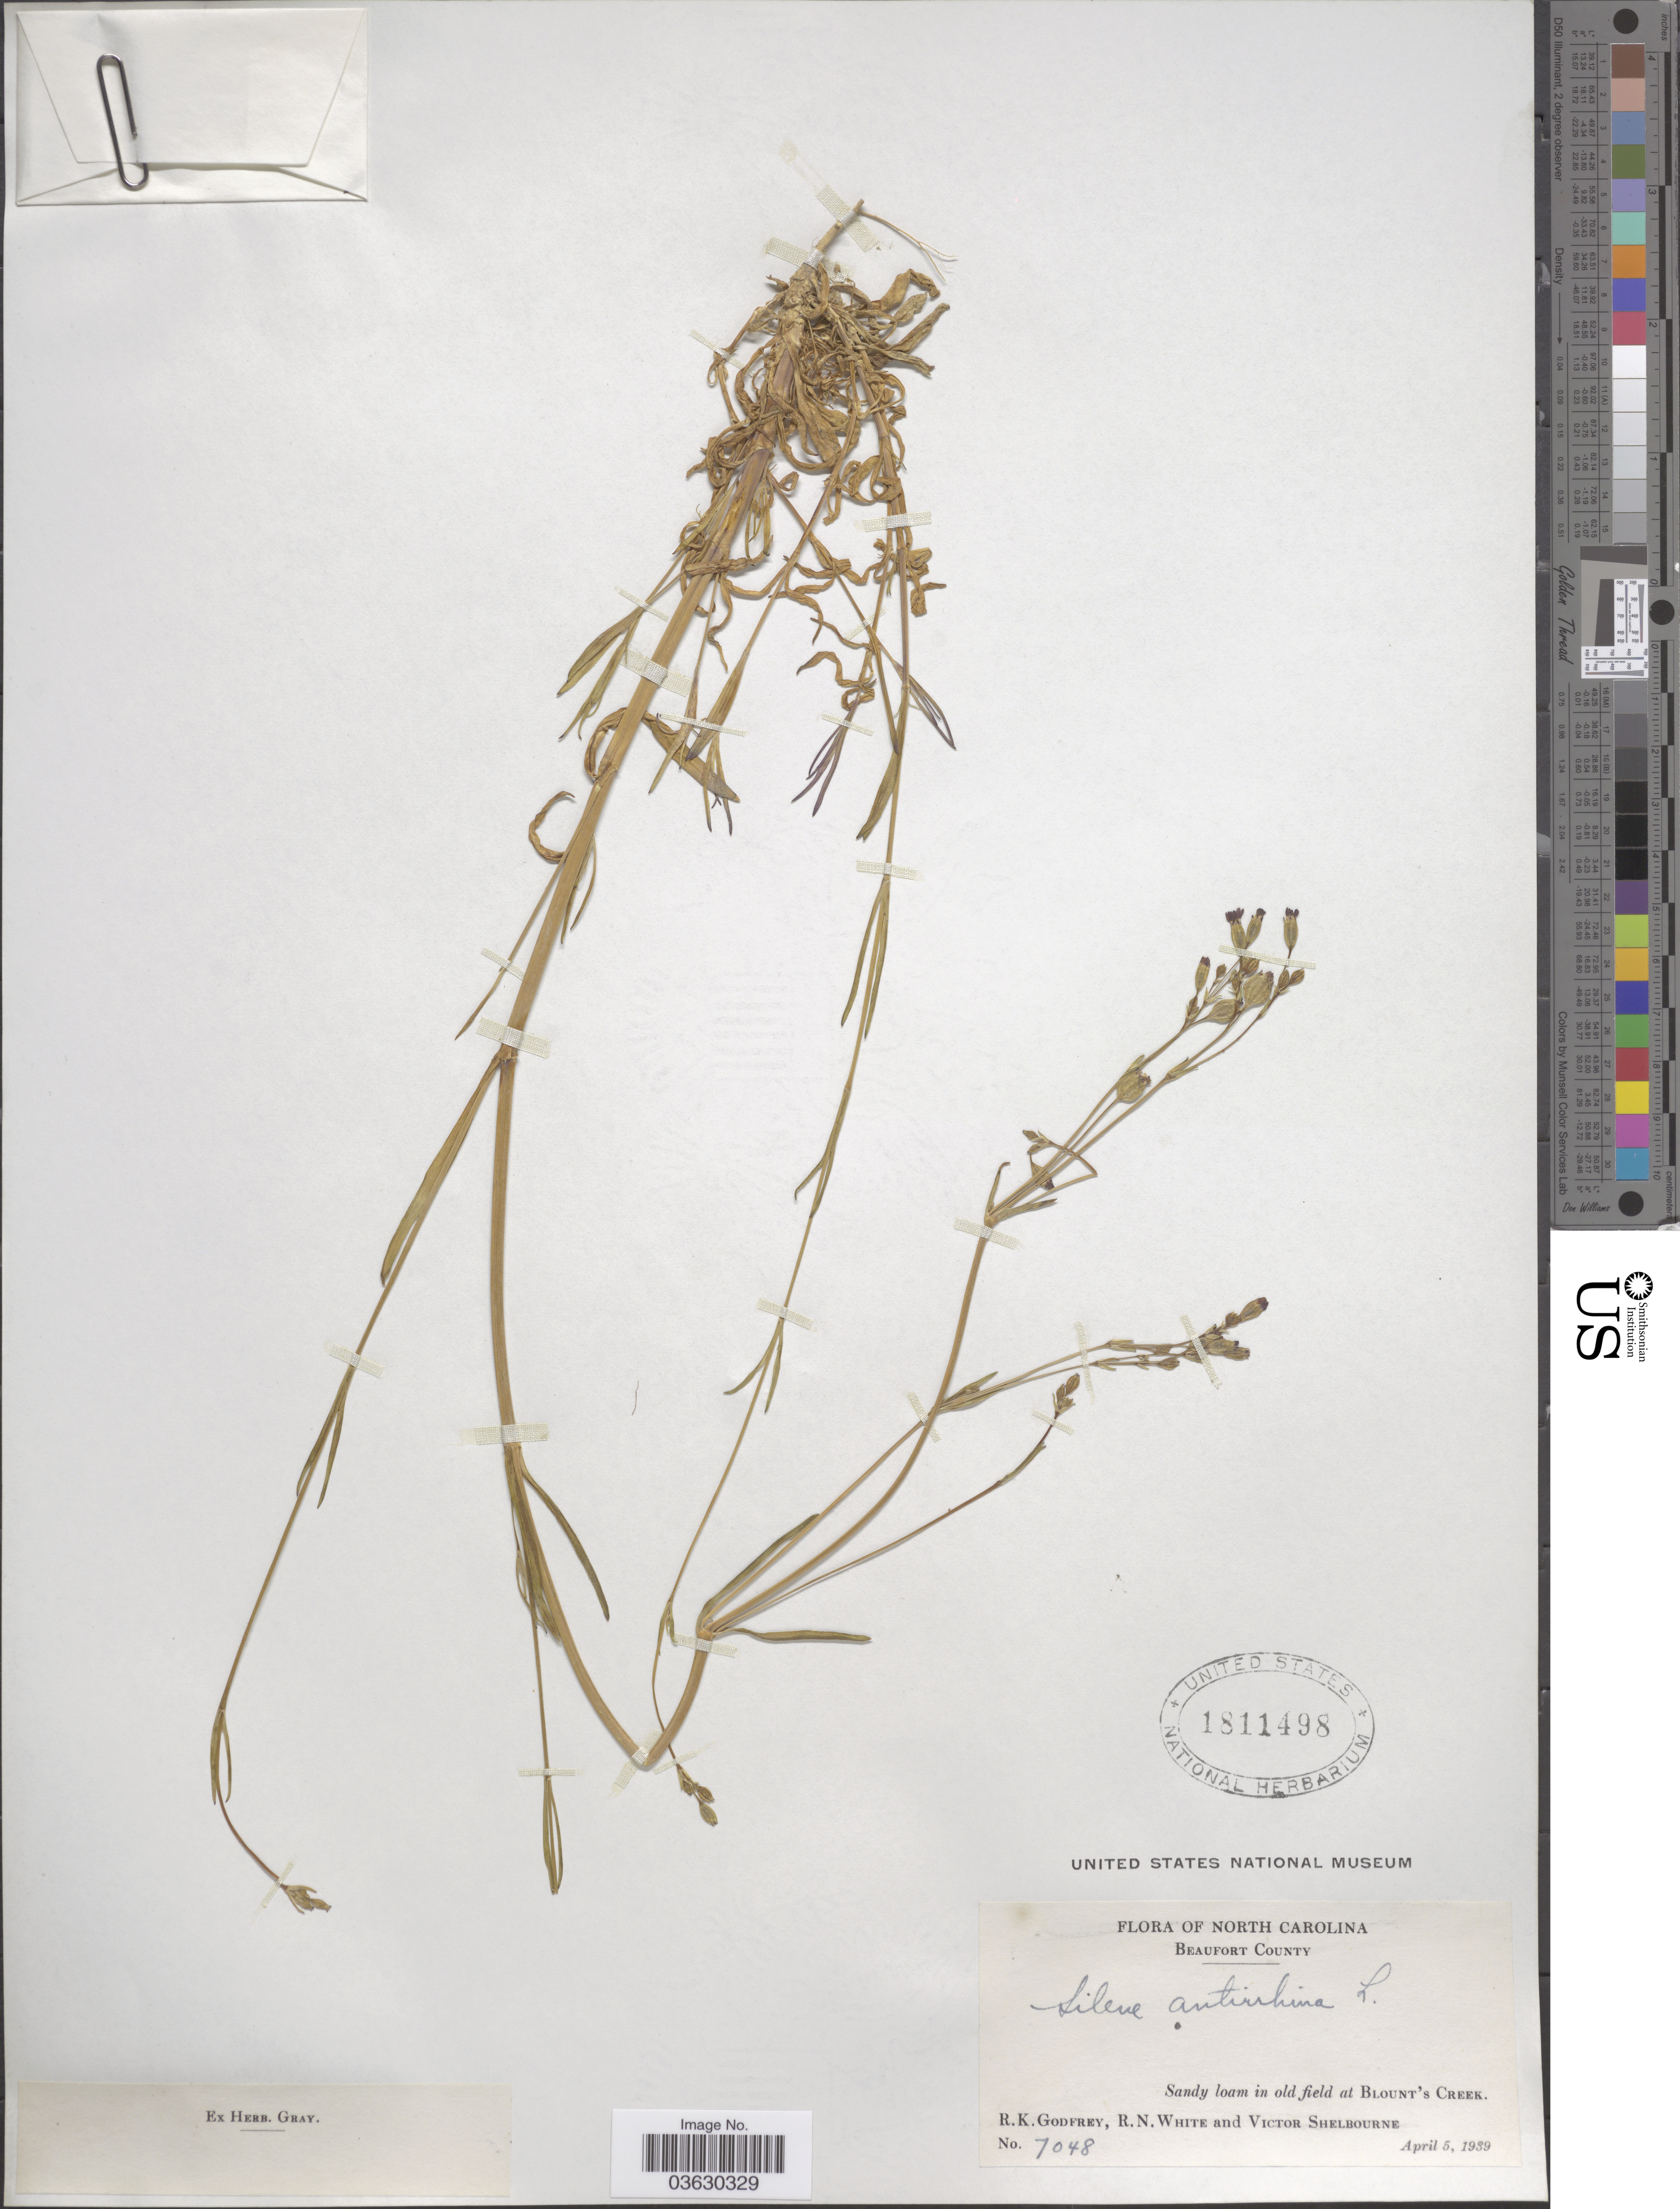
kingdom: Plantae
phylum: Tracheophyta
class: Magnoliopsida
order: Caryophyllales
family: Caryophyllaceae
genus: Silene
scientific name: Silene antirrhina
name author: L.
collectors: R. K. Godfrey, R. N. White & V. Shelbourne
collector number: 7048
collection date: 1939-04-05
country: United States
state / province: North Carolina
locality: Beaufort County. Sandy loam in old field at Blount's Creek.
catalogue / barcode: US 1811498